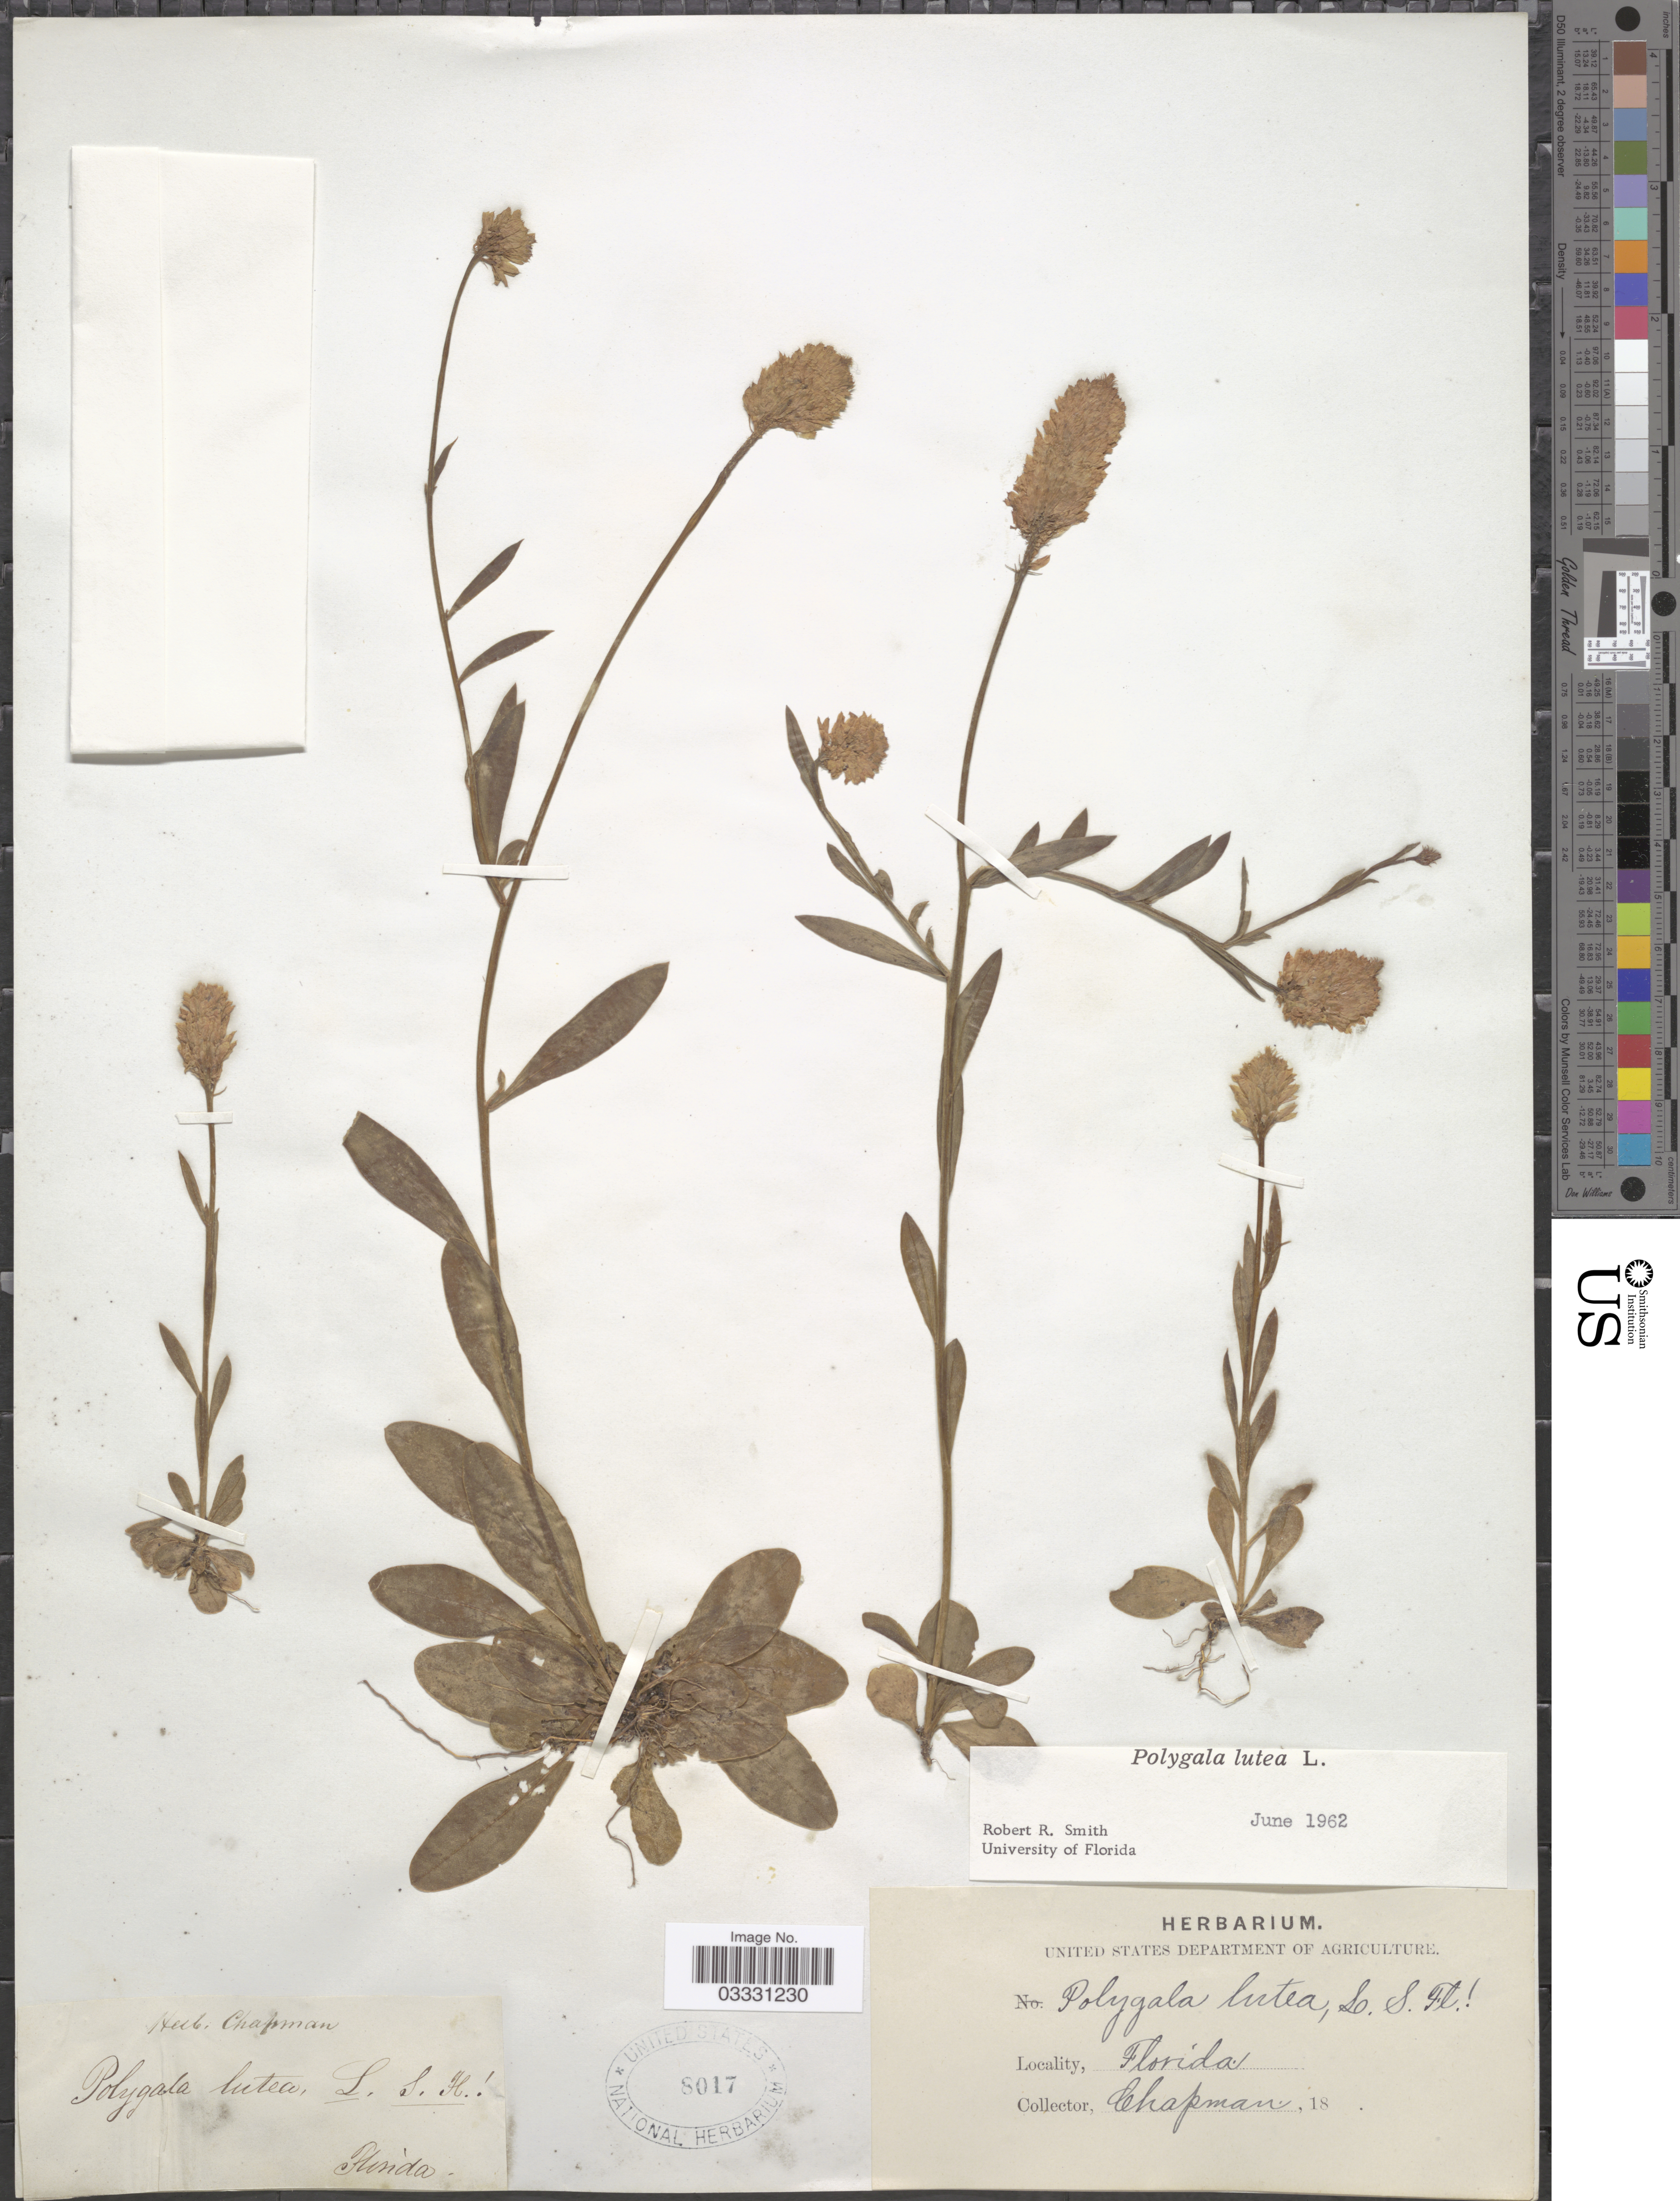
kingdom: Plantae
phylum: Tracheophyta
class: Magnoliopsida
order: Fabales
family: Polygalaceae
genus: Polygala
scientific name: Polygala lutea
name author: L.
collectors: ex herb. Chapman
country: United States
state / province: Florida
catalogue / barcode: US 8017